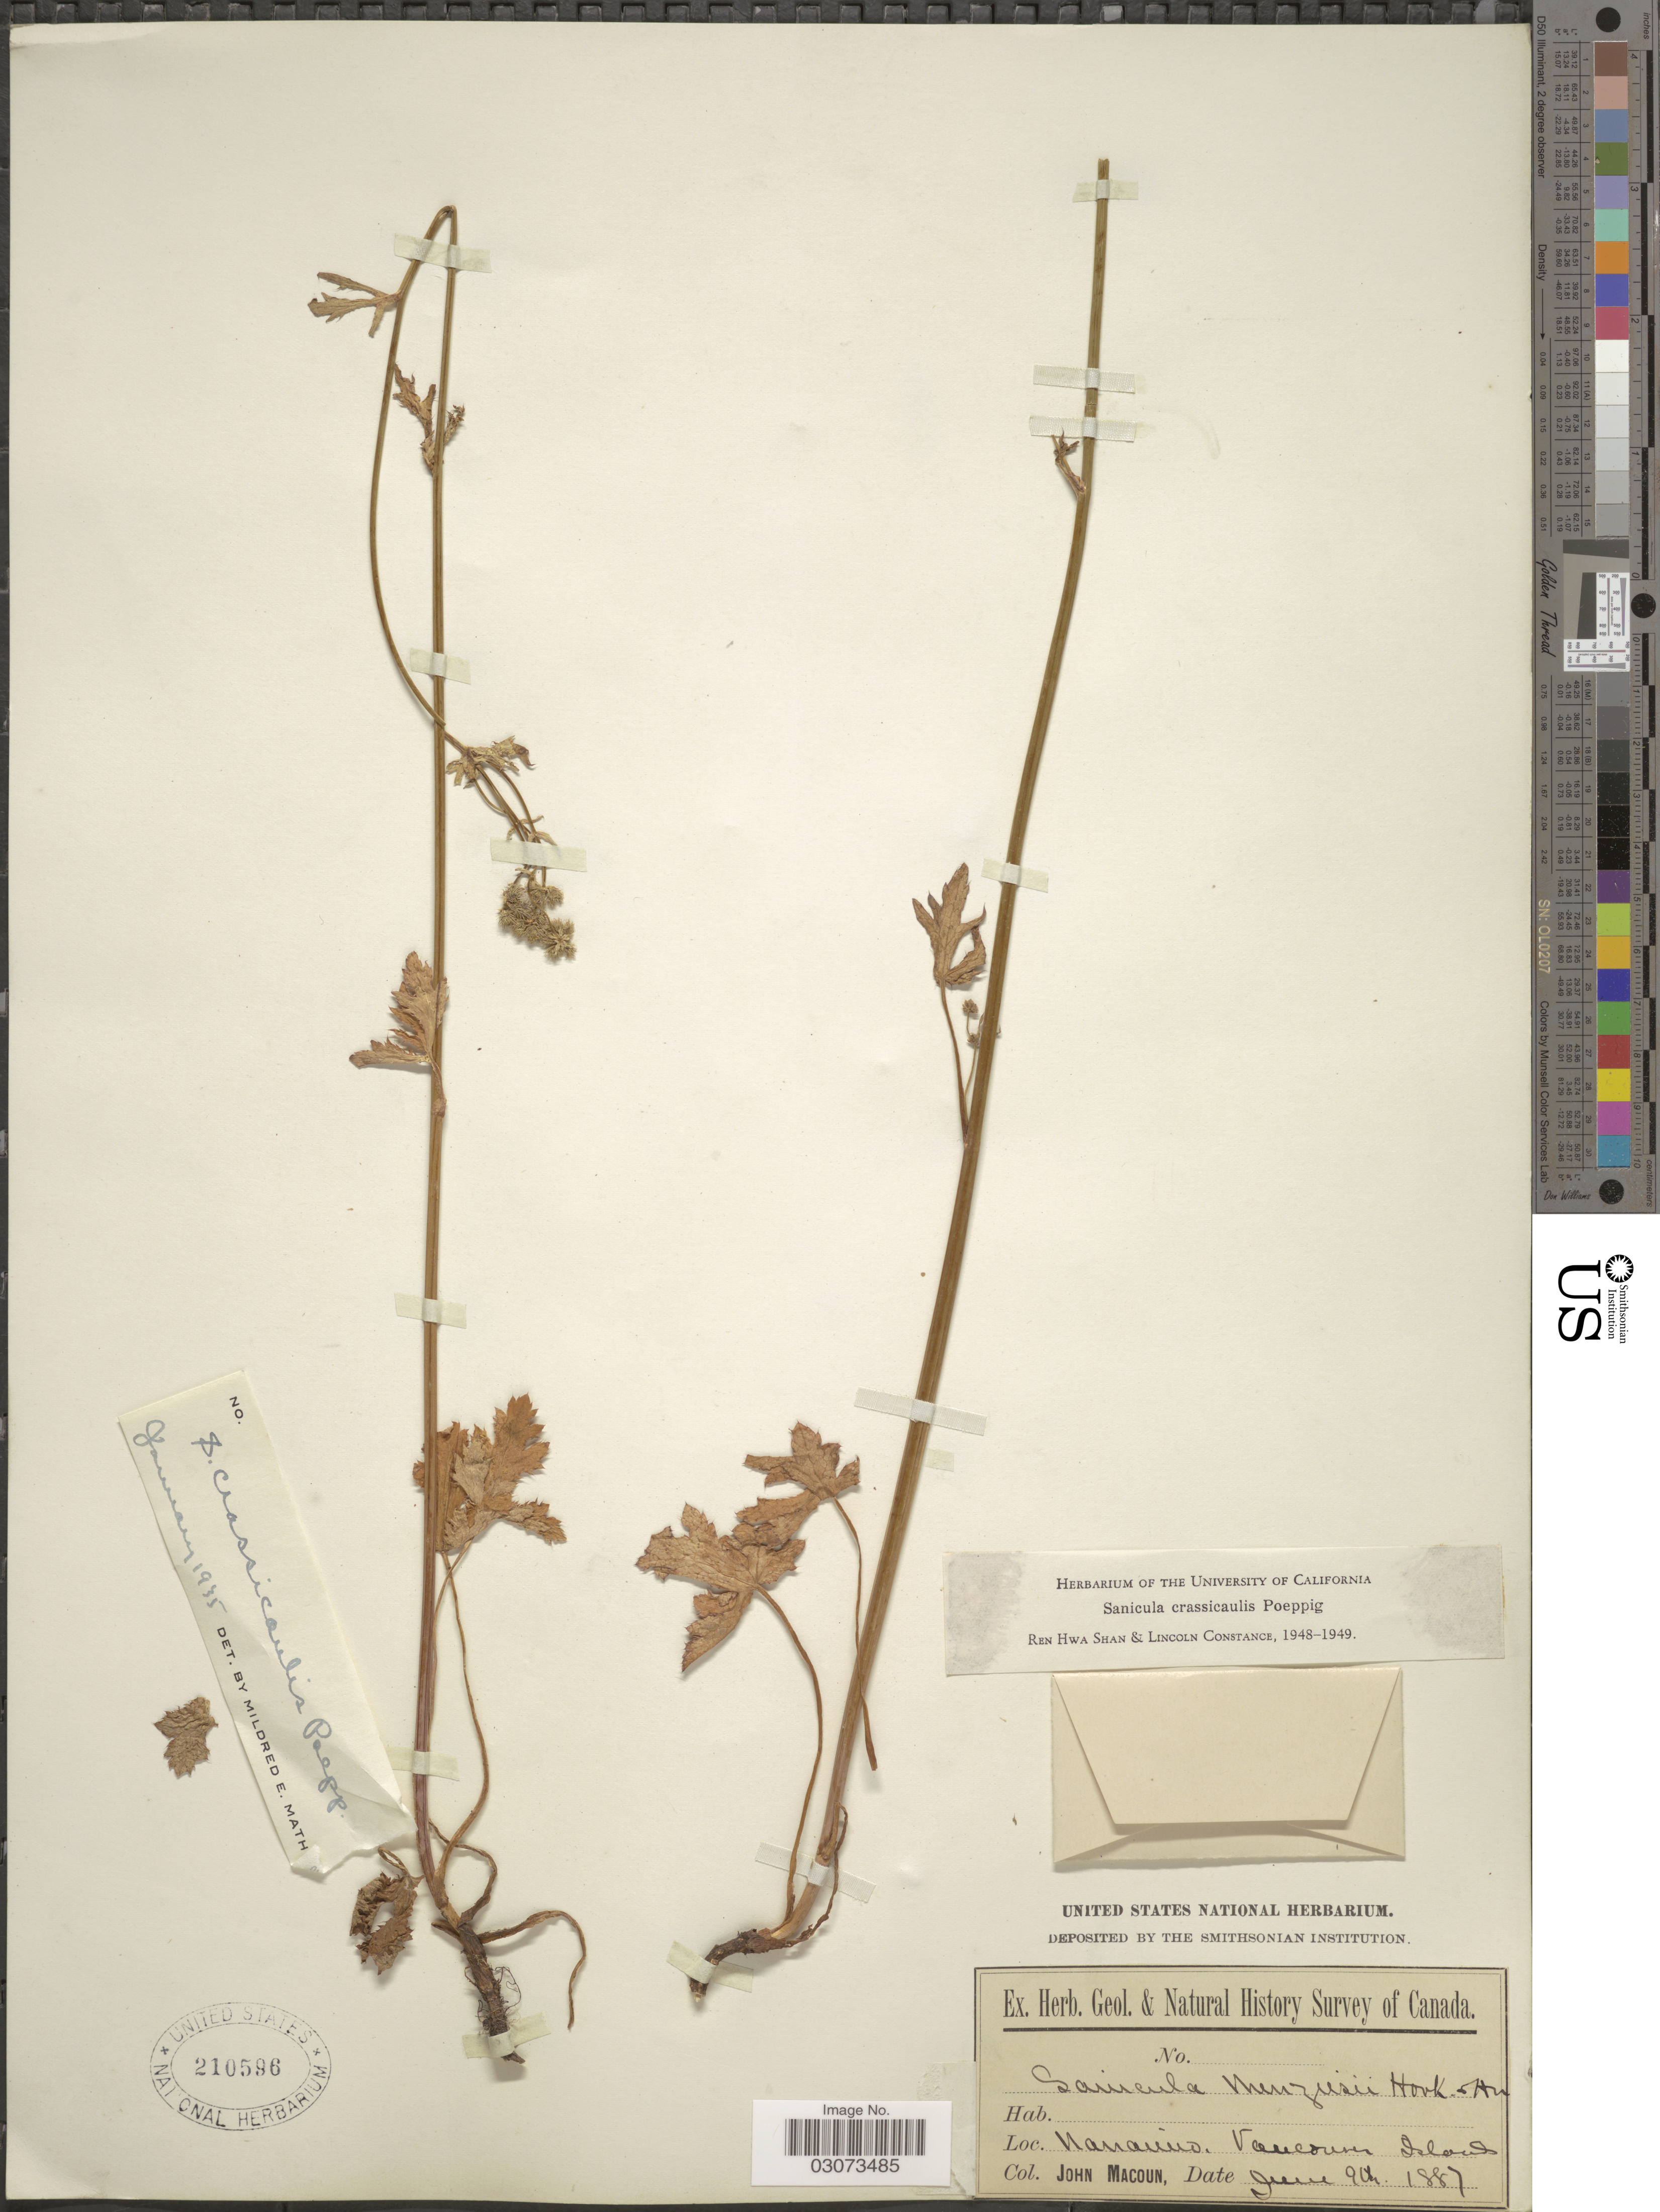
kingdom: Plantae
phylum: Tracheophyta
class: Magnoliopsida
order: Apiales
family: Apiaceae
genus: Sanicula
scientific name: Sanicula crassicaulis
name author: Poepp. ex DC.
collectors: J. Macoun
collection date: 1887-06-09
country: Canada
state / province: British Columbia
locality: Nanaimo. Vancouver Island.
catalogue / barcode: US 210596